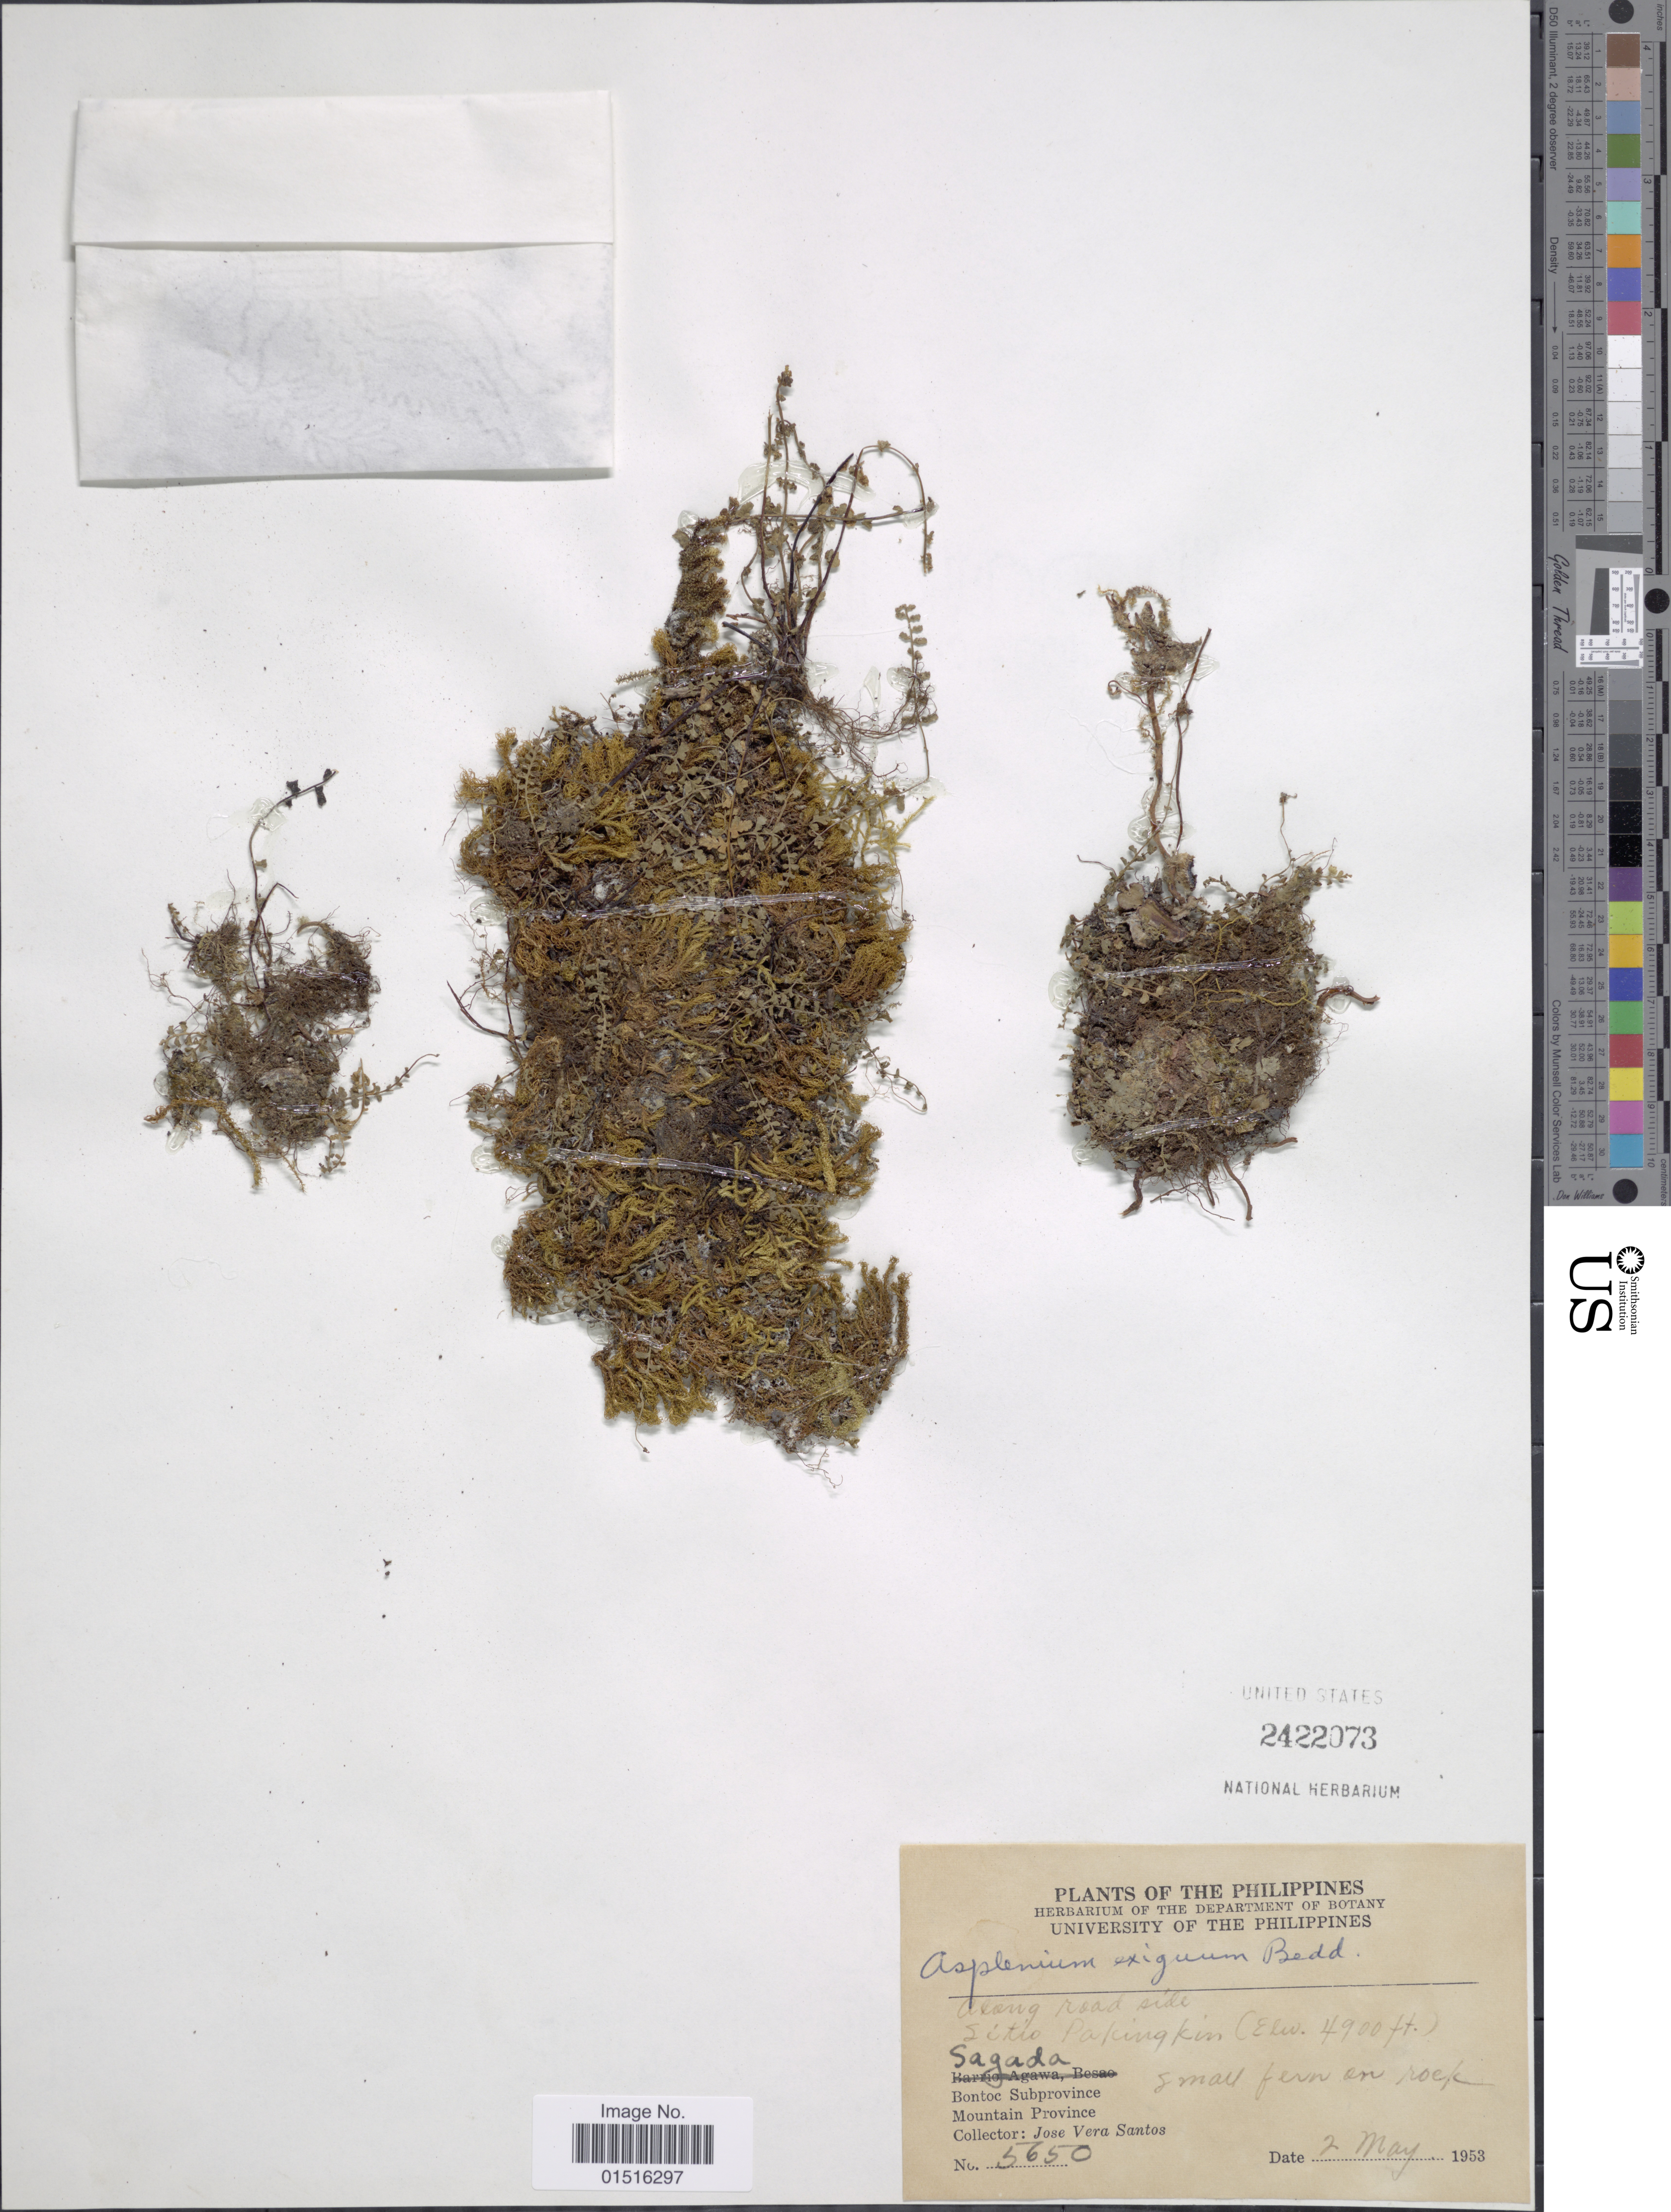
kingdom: Plantae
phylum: Tracheophyta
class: Polypodiopsida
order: Polypodiales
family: Aspleniaceae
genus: Asplenium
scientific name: Asplenium exiguum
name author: Bedd.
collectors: J. V. Santos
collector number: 5650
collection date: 1953-05-02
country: Philippines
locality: Sitio Pakingkin, Sagada, Bontoc Subprovince, Mountain Province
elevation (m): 1494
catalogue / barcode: US 2422073